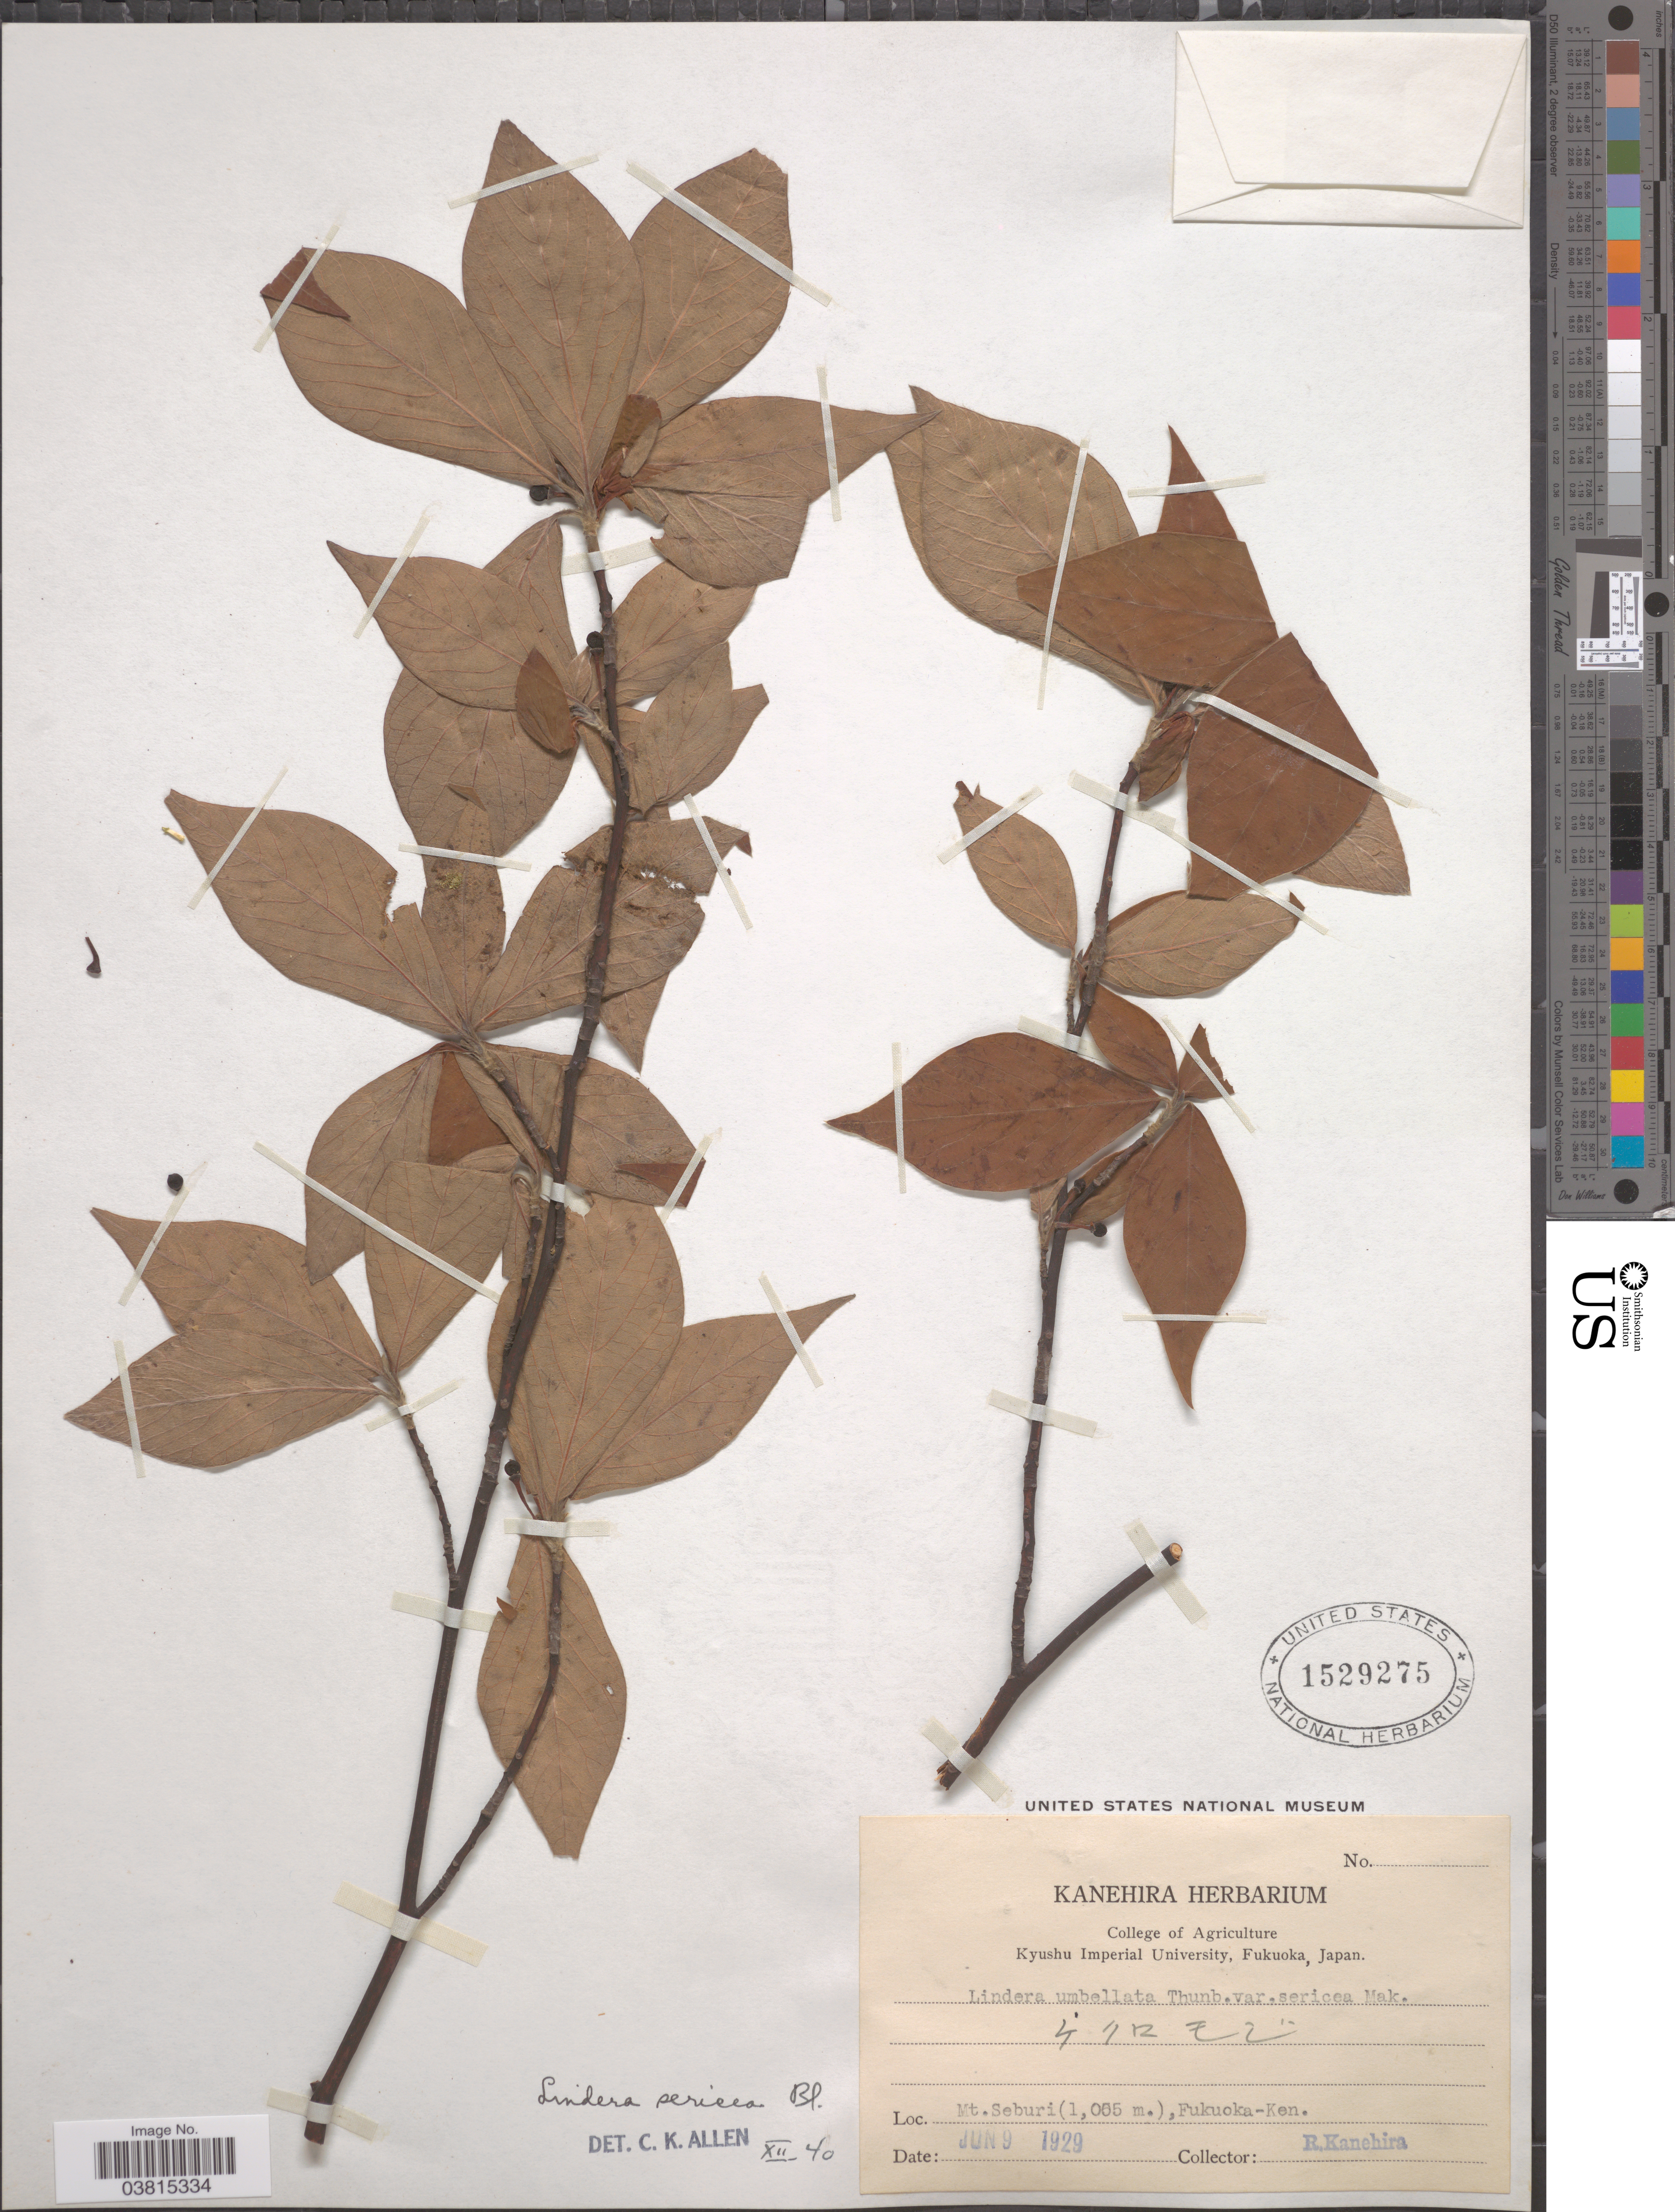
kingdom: Plantae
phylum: Tracheophyta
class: Magnoliopsida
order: Laurales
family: Lauraceae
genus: Lindera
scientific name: Lindera sericea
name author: Blume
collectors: R. Kanehira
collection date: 1929-06-09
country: Japan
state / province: Hukuoka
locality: Mt. Seburi, Fukuoka-Ken.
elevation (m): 1055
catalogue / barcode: US 1529275